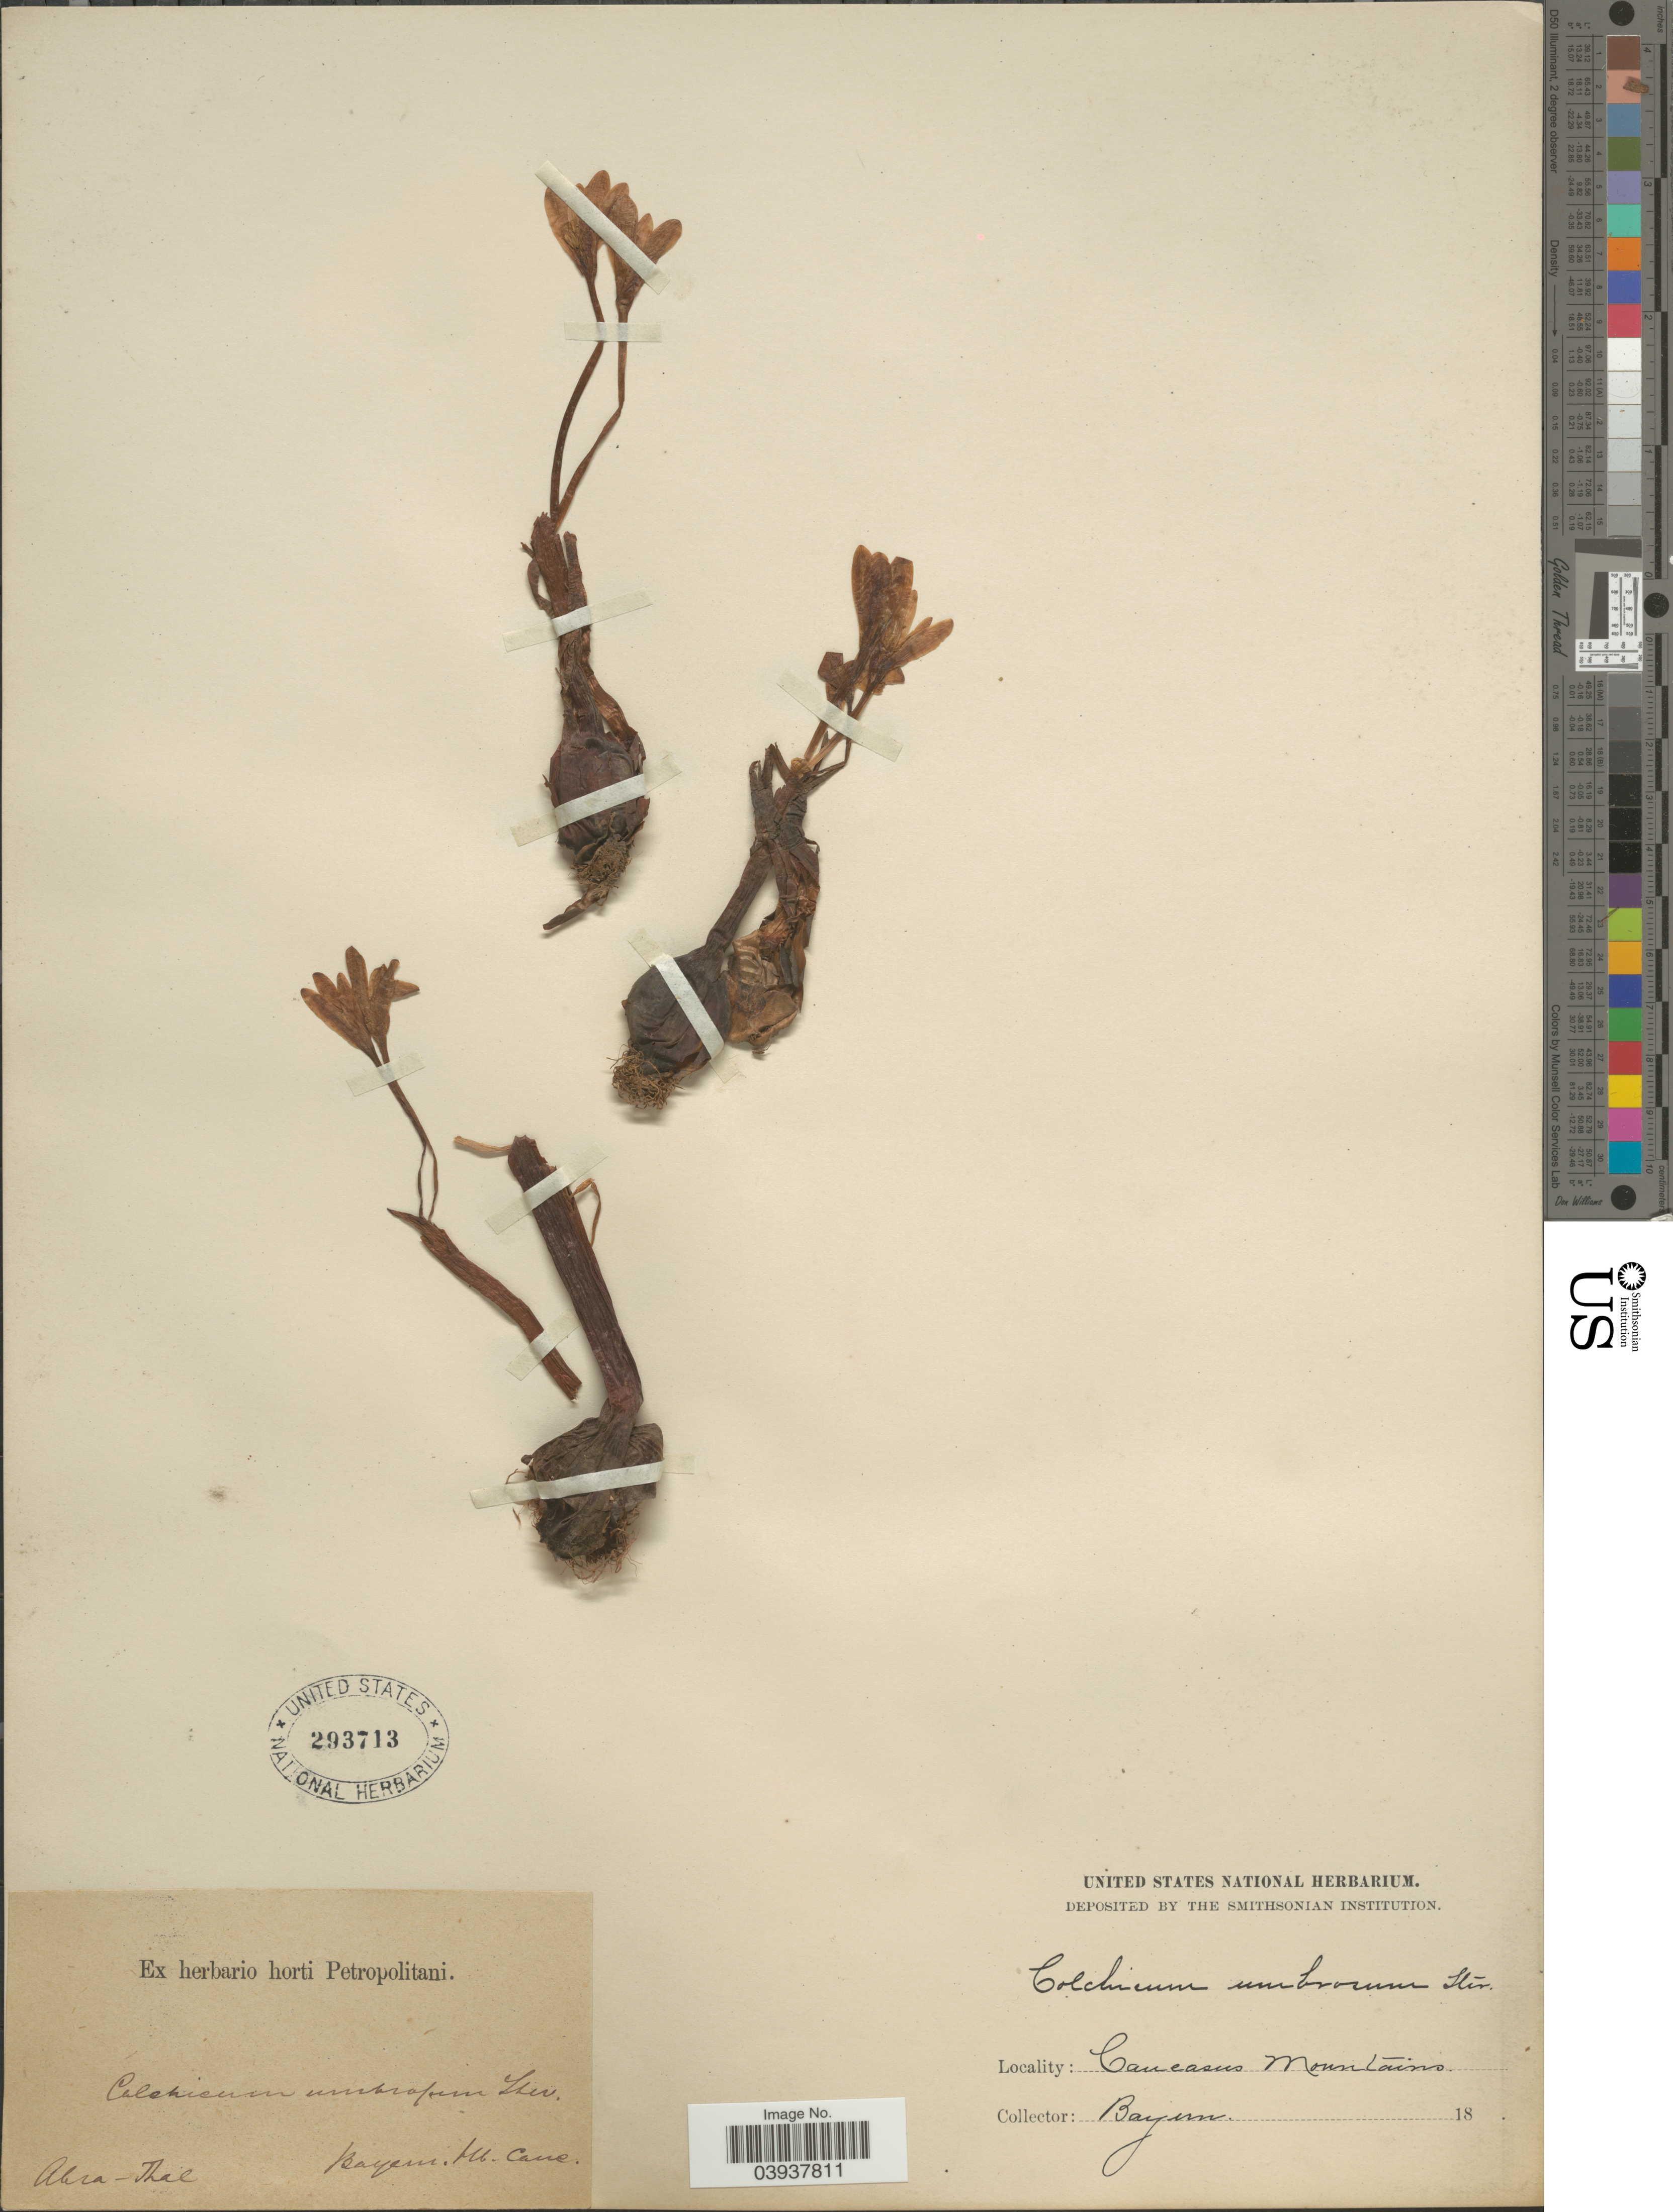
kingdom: Plantae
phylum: Tracheophyta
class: Liliopsida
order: Liliales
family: Colchicaceae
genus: Colchicum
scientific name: Colchicum umbrosum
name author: Steven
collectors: ex Herb. Horti Bot. Petropolitani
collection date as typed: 18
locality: Abra-Thal. Caucasus Mountains.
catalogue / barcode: US 293713